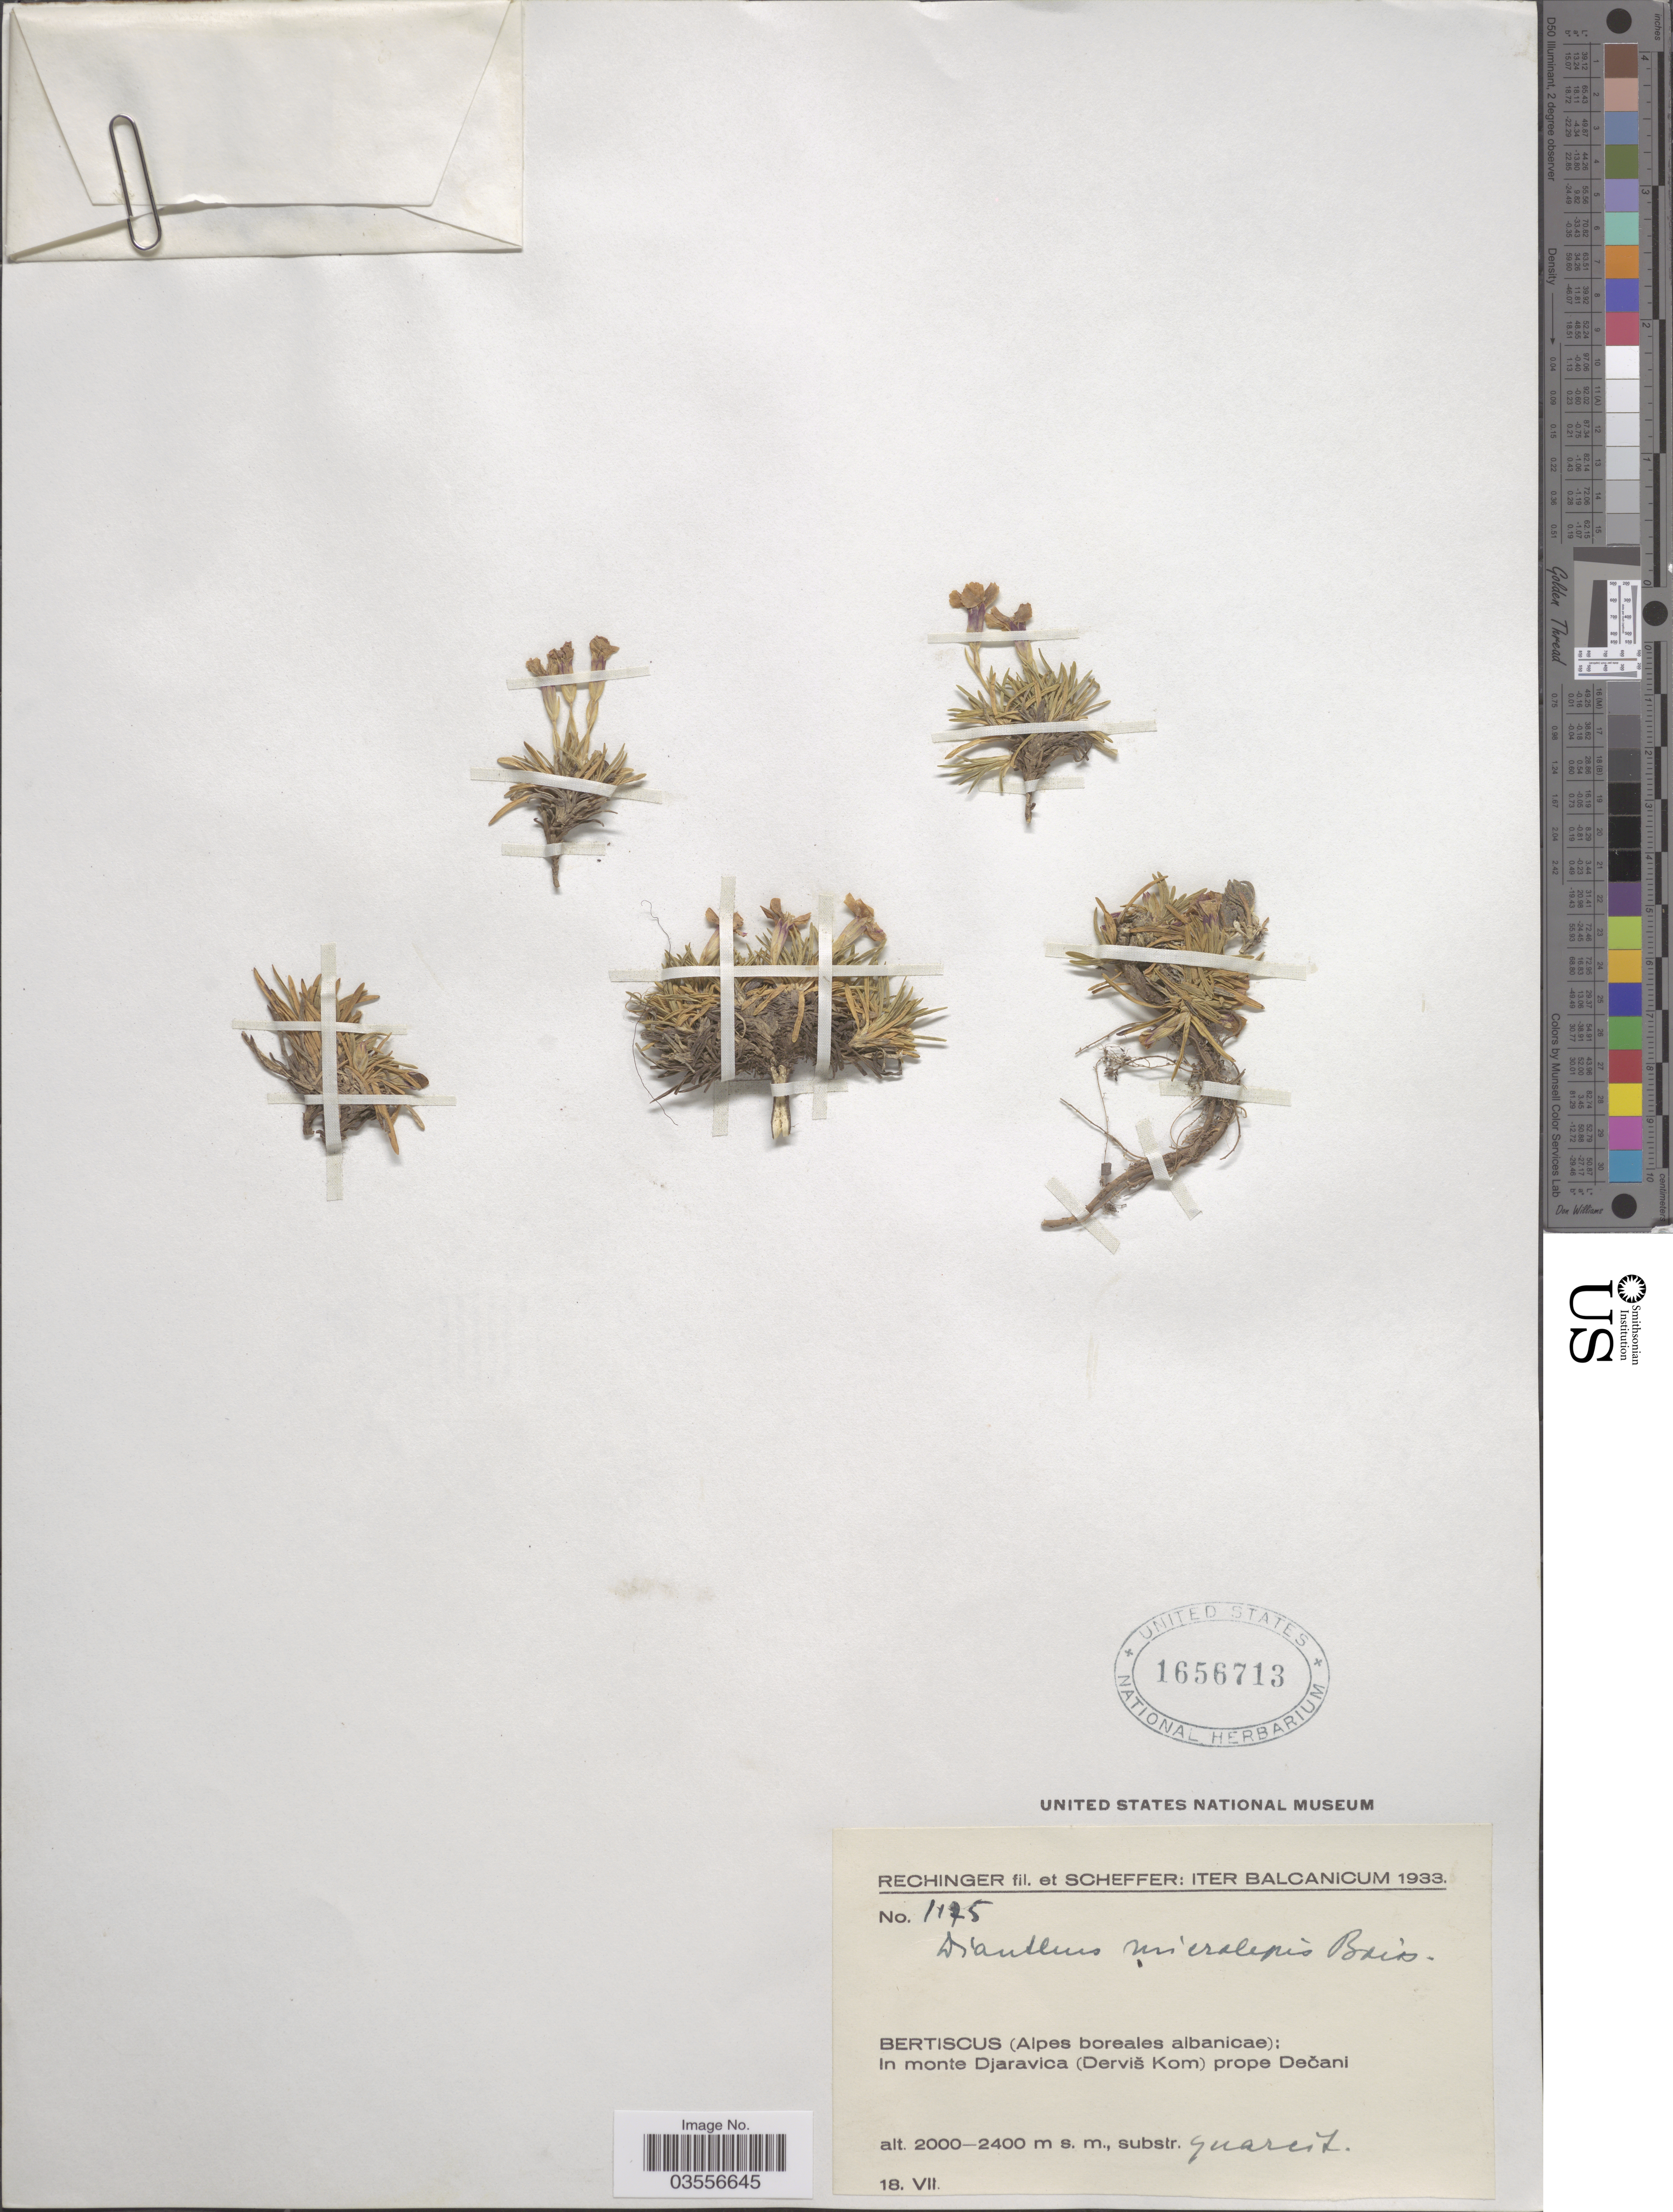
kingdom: Plantae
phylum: Tracheophyta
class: Magnoliopsida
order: Caryophyllales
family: Caryophyllaceae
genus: Dianthus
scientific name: Dianthus microlepis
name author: Boiss.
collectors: -- Rechinger & Scheffer, --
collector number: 1175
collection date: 1933-07-18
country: Albania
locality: Iter Balcanicum. Bertiscus (Alpes boreales albanicae): In monte Djaravica (Derviš Kom) prope Dečani.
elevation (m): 2000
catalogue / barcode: US 1656713